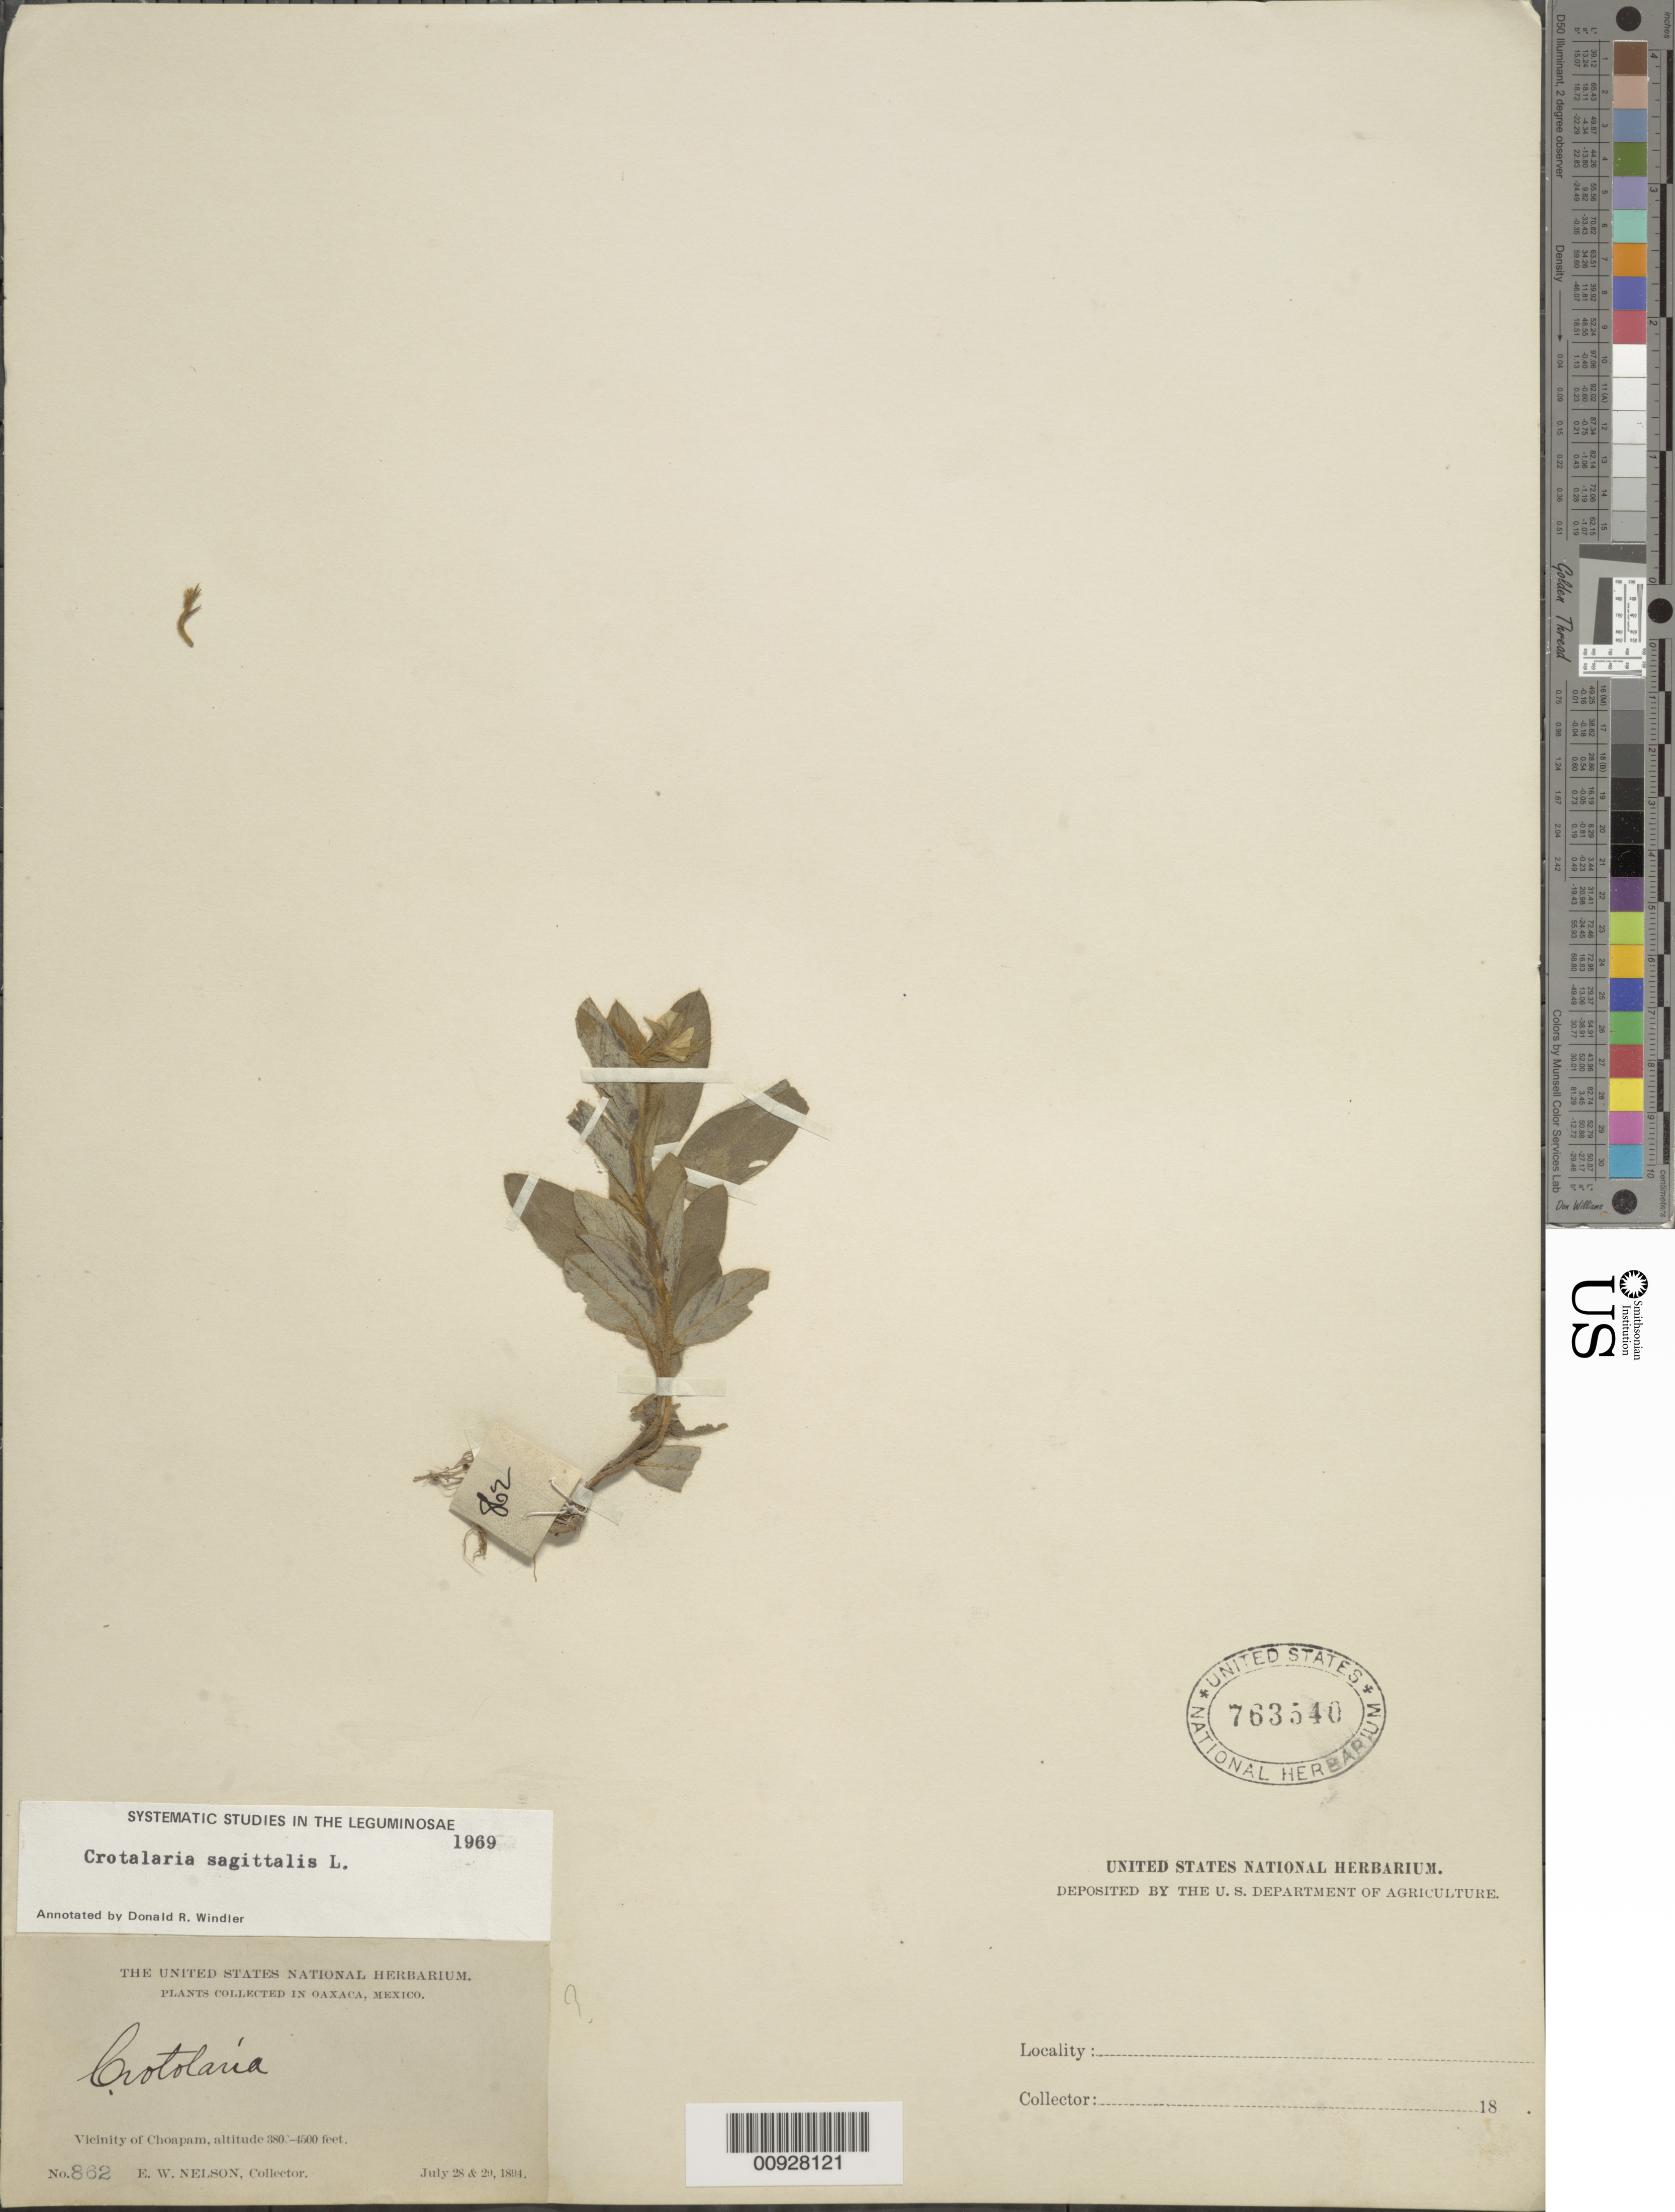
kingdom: Plantae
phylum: Tracheophyta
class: Magnoliopsida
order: Fabales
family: Fabaceae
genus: Crotalaria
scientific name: Crotalaria sagittalis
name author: L.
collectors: E. W. Nelson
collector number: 862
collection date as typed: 28 Jul 1894 to 29 Jul 1894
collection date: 1894-07-28/1894-07-29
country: Mexico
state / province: Oaxaca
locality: Vicinity of Choapam.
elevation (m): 1158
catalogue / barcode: US 763540